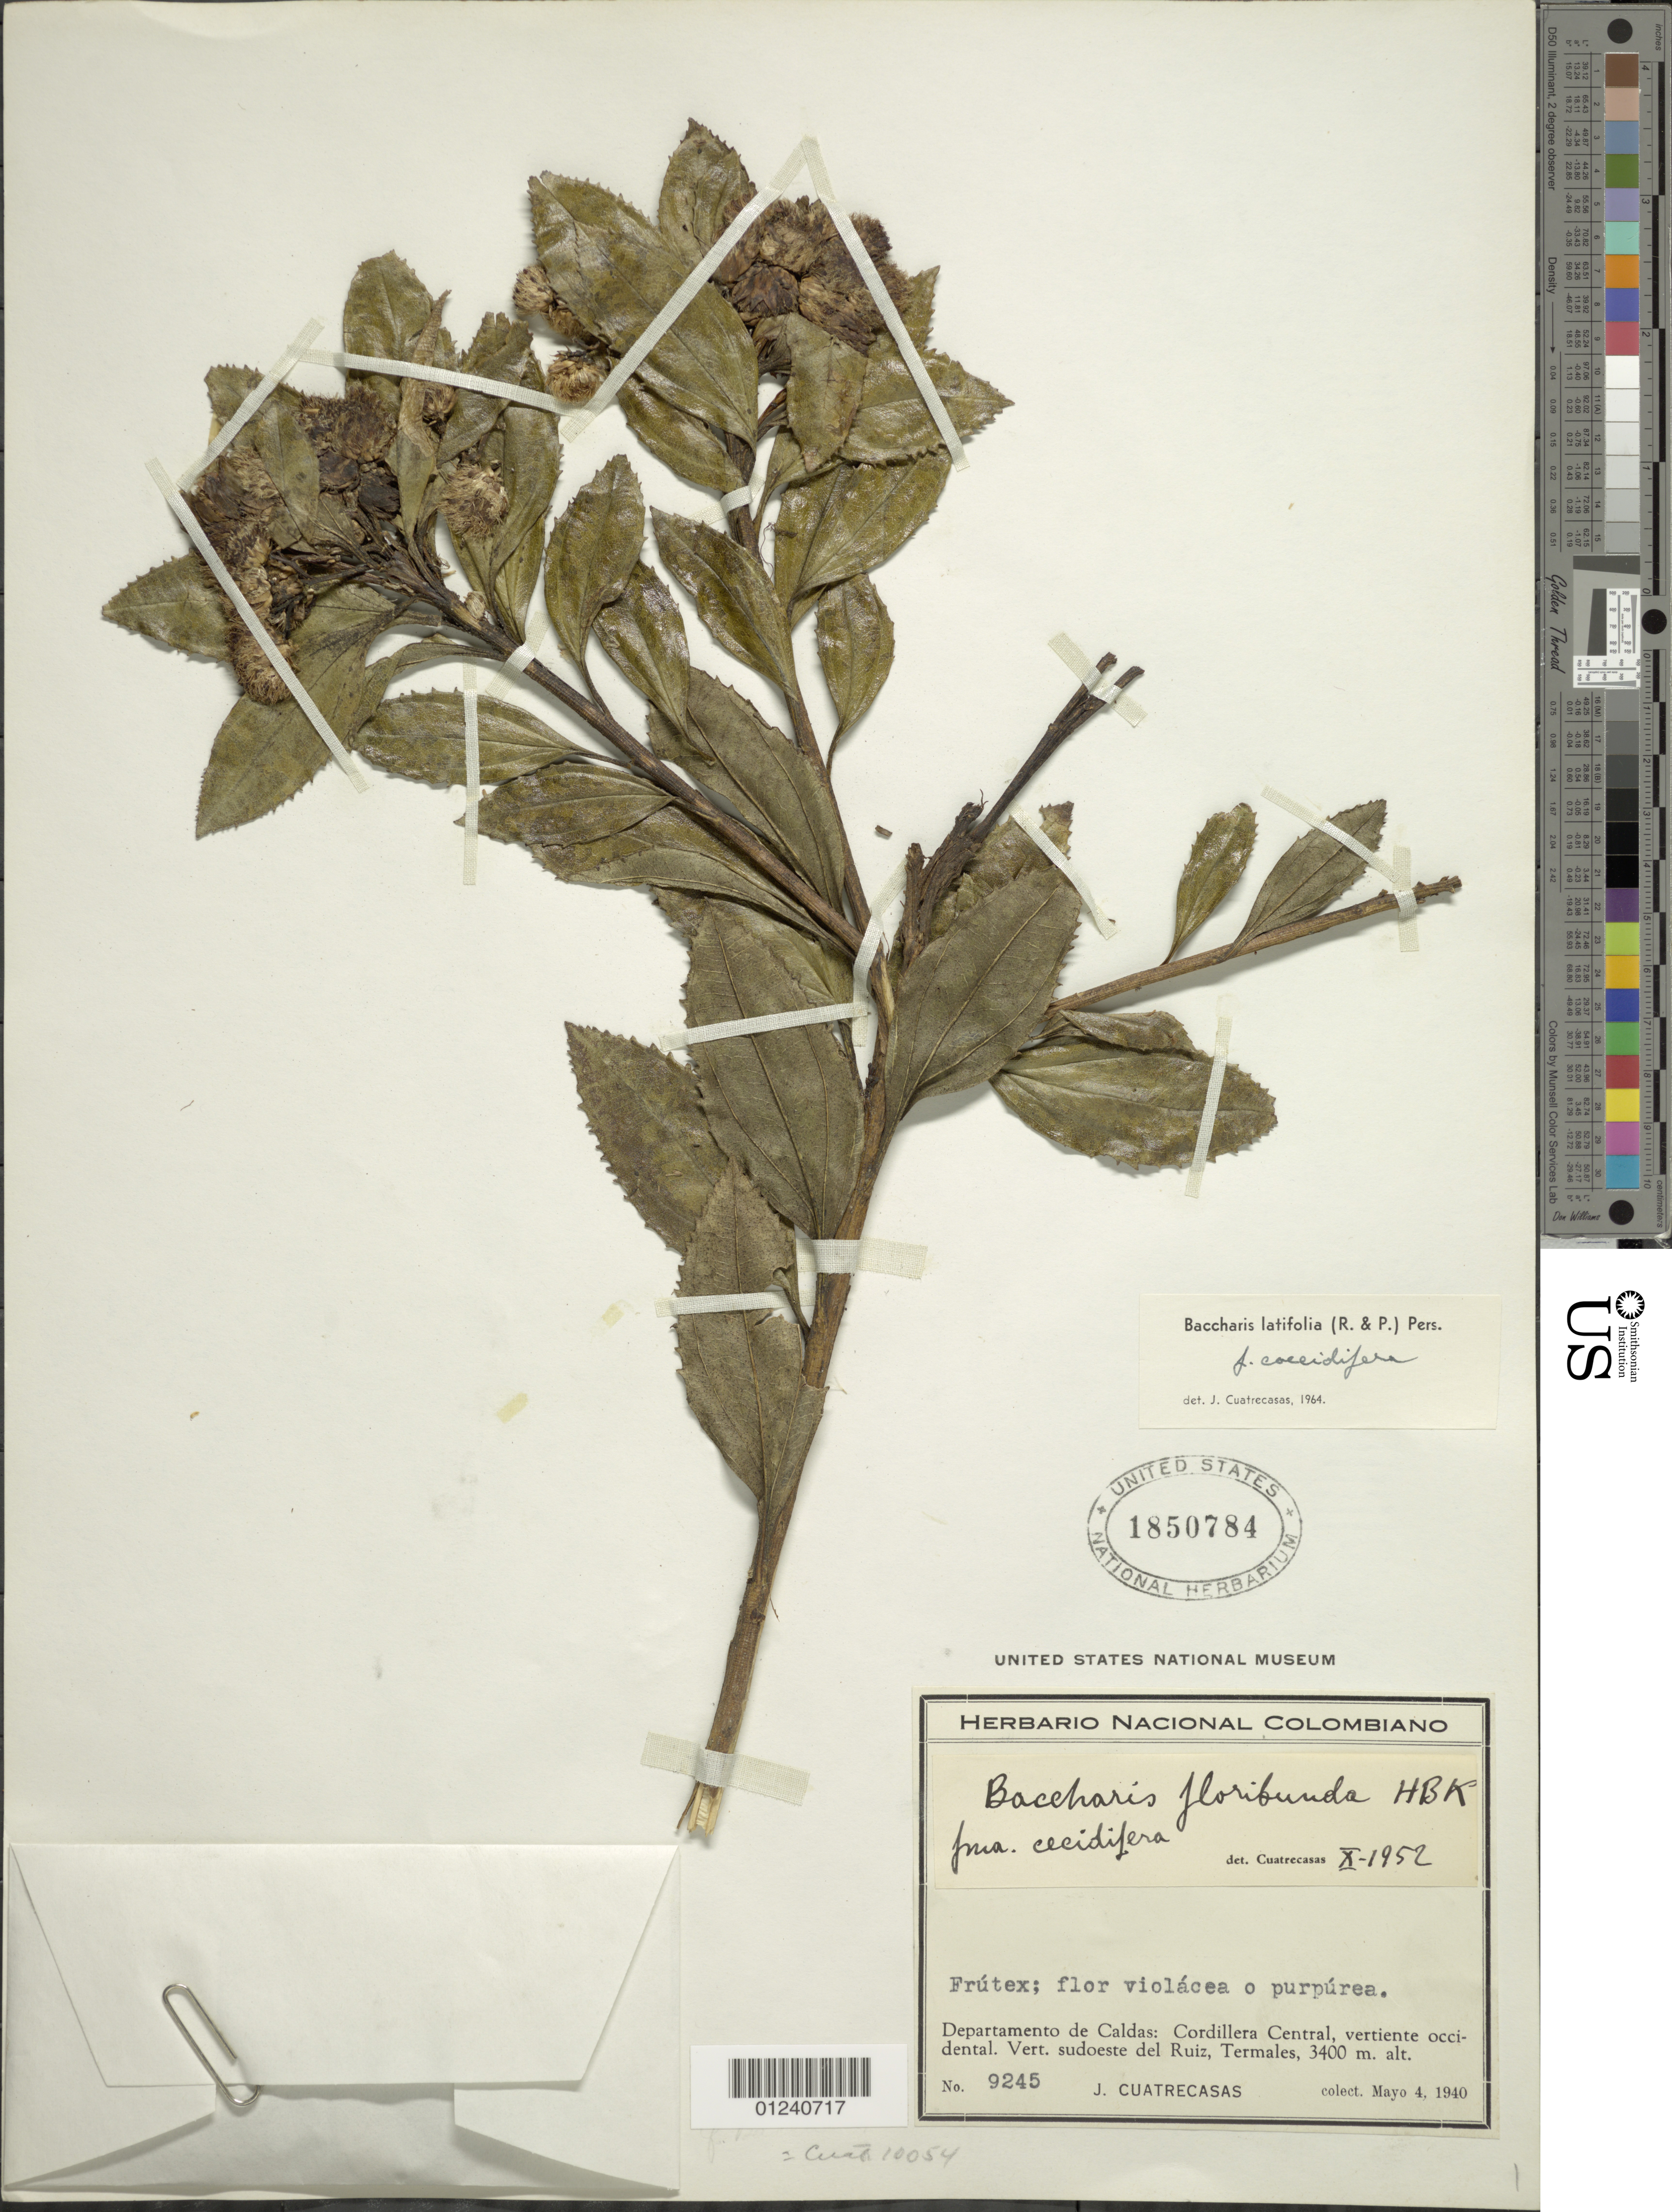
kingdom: Plantae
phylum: Tracheophyta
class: Magnoliopsida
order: Asterales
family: Asteraceae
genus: Baccharis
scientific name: Baccharis latifolia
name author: (Ruiz & Pav.) Pers.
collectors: J. Cuatrecasas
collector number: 9245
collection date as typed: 04 May 1940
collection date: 1940-05-04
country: Colombia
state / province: Caldas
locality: Cordillera Central, Vertiente Occidental. Vert. SE del Ruiz, Termales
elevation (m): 3400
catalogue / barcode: US 1850784